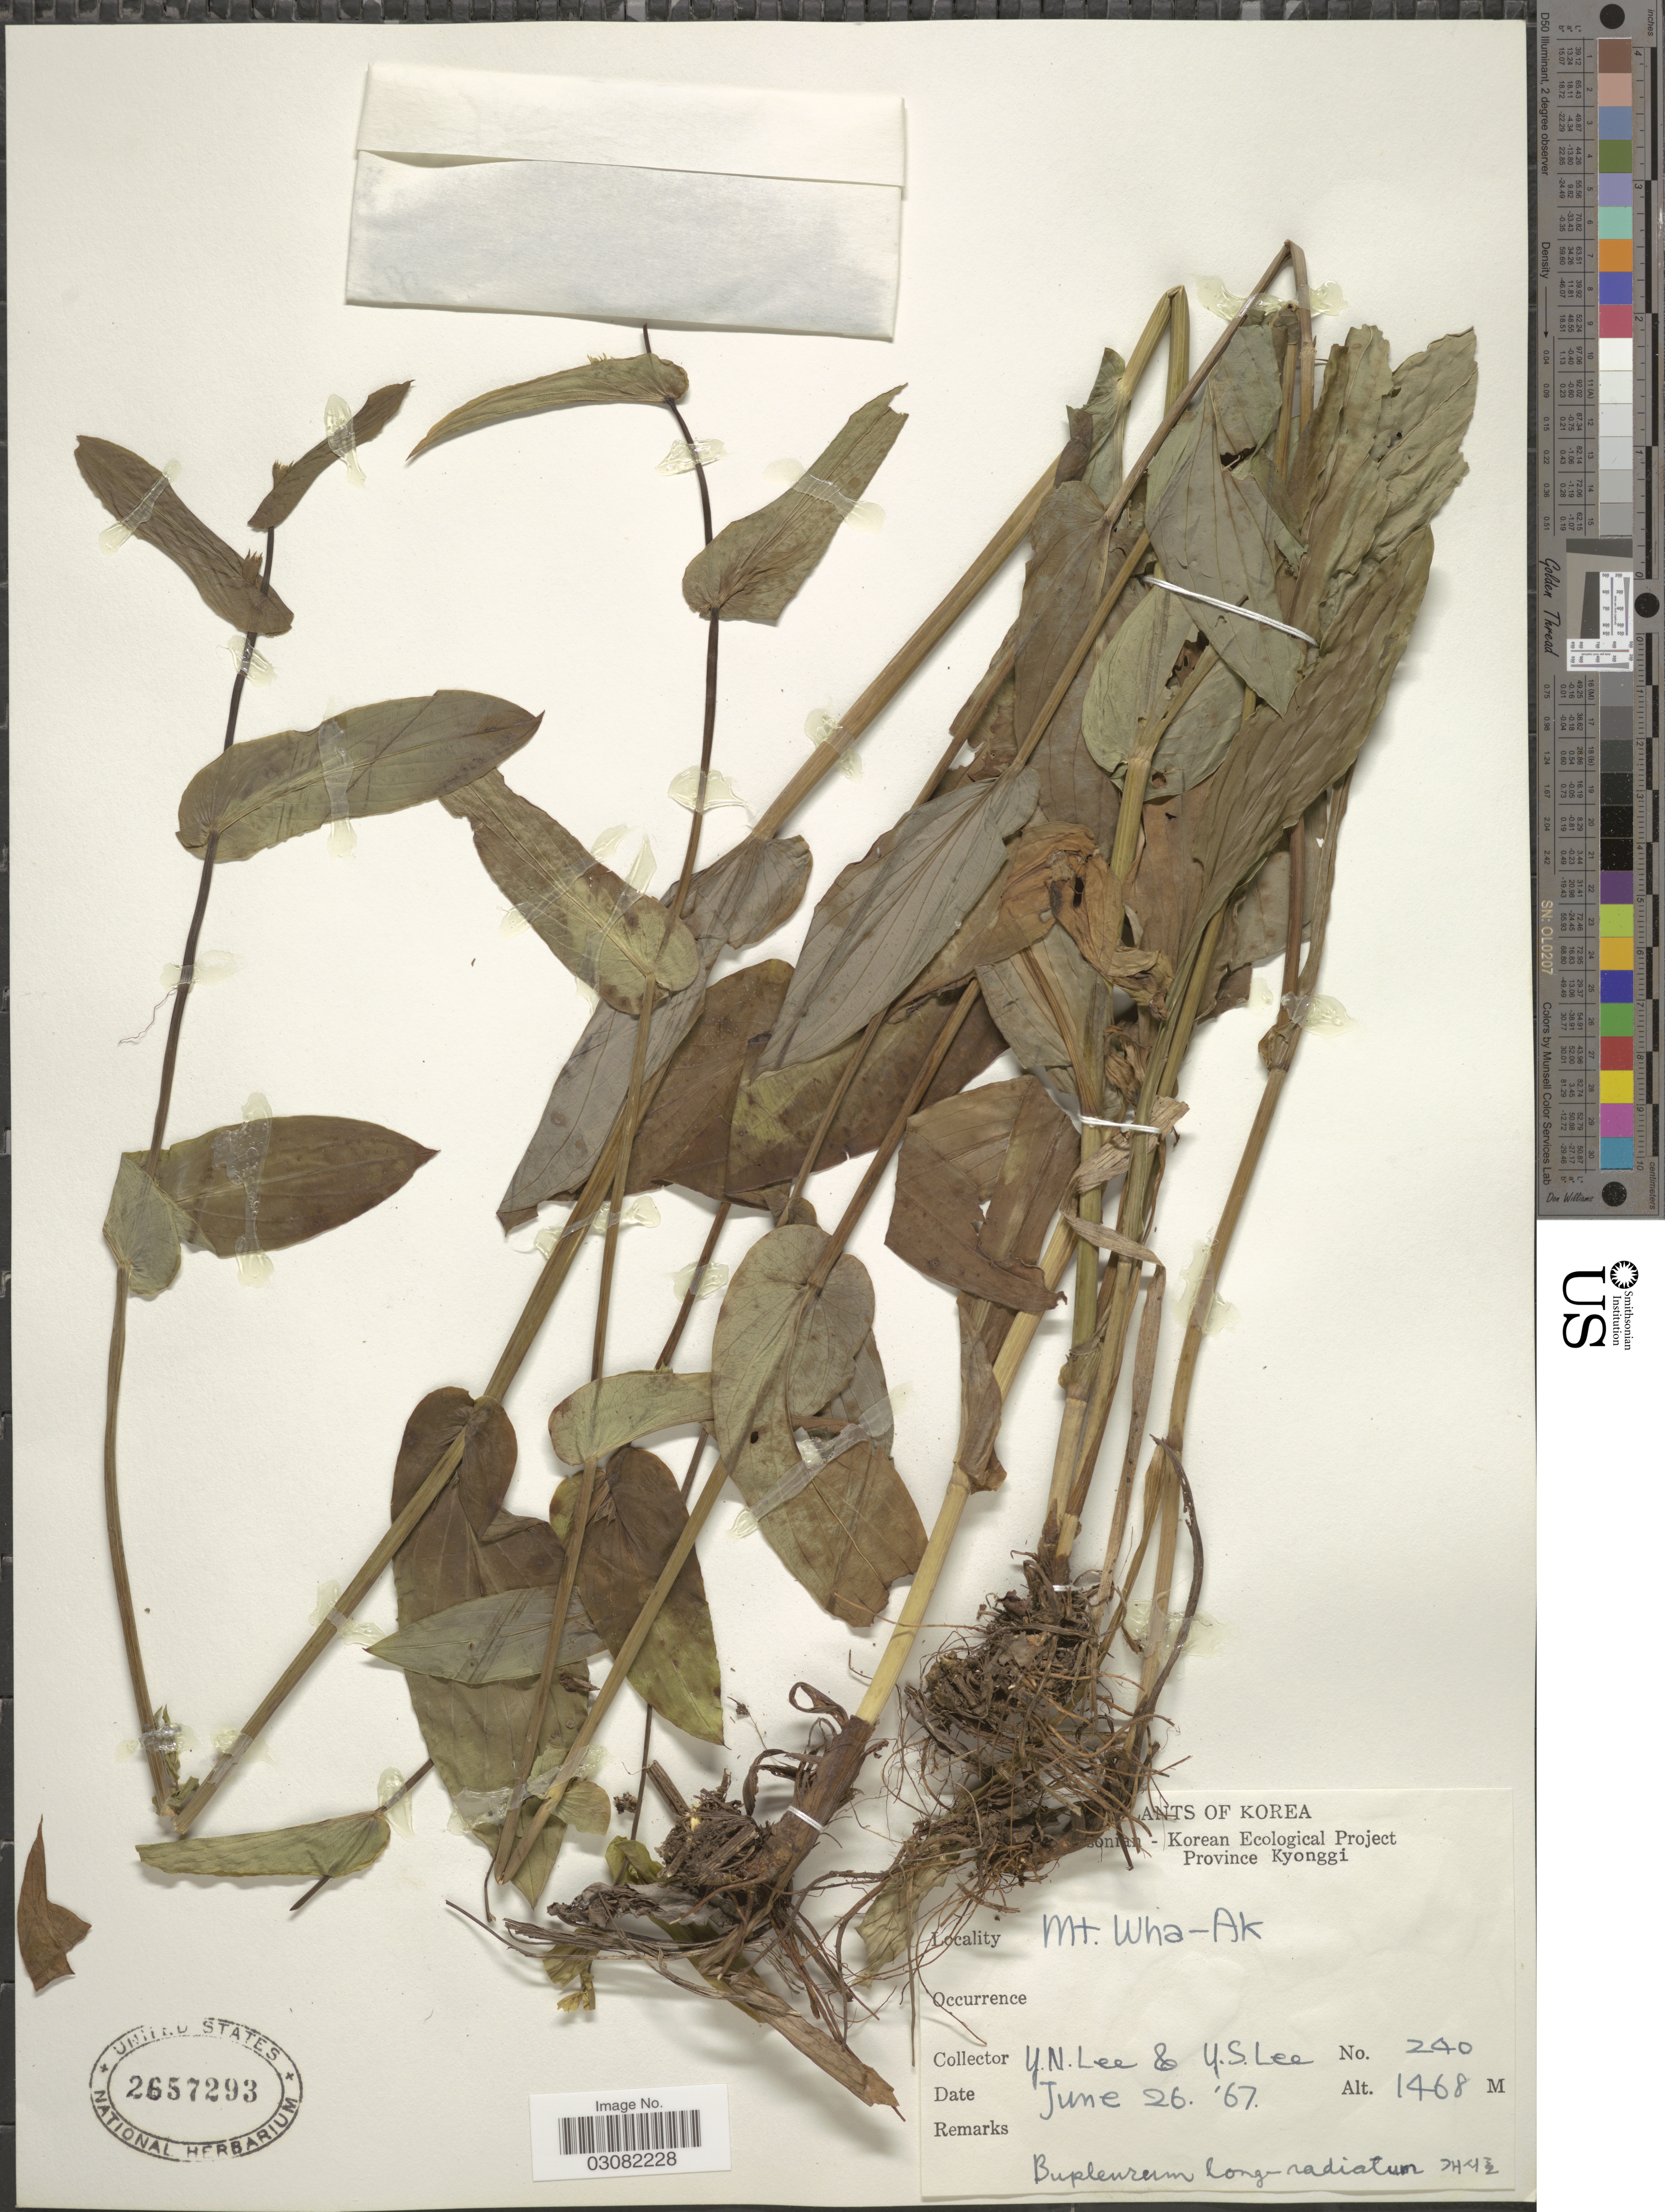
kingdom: Plantae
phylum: Tracheophyta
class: Magnoliopsida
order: Apiales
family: Apiaceae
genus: Bupleurum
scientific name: Bupleurum longiradiatum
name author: Turcz.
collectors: Y. N. Lee & Y. S. Lee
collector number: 240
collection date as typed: Transcribed d/m/y: 26/6/67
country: South Korea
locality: Province Kyonggi, Mt. Wha-Ak.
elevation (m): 1468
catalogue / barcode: US 2657293